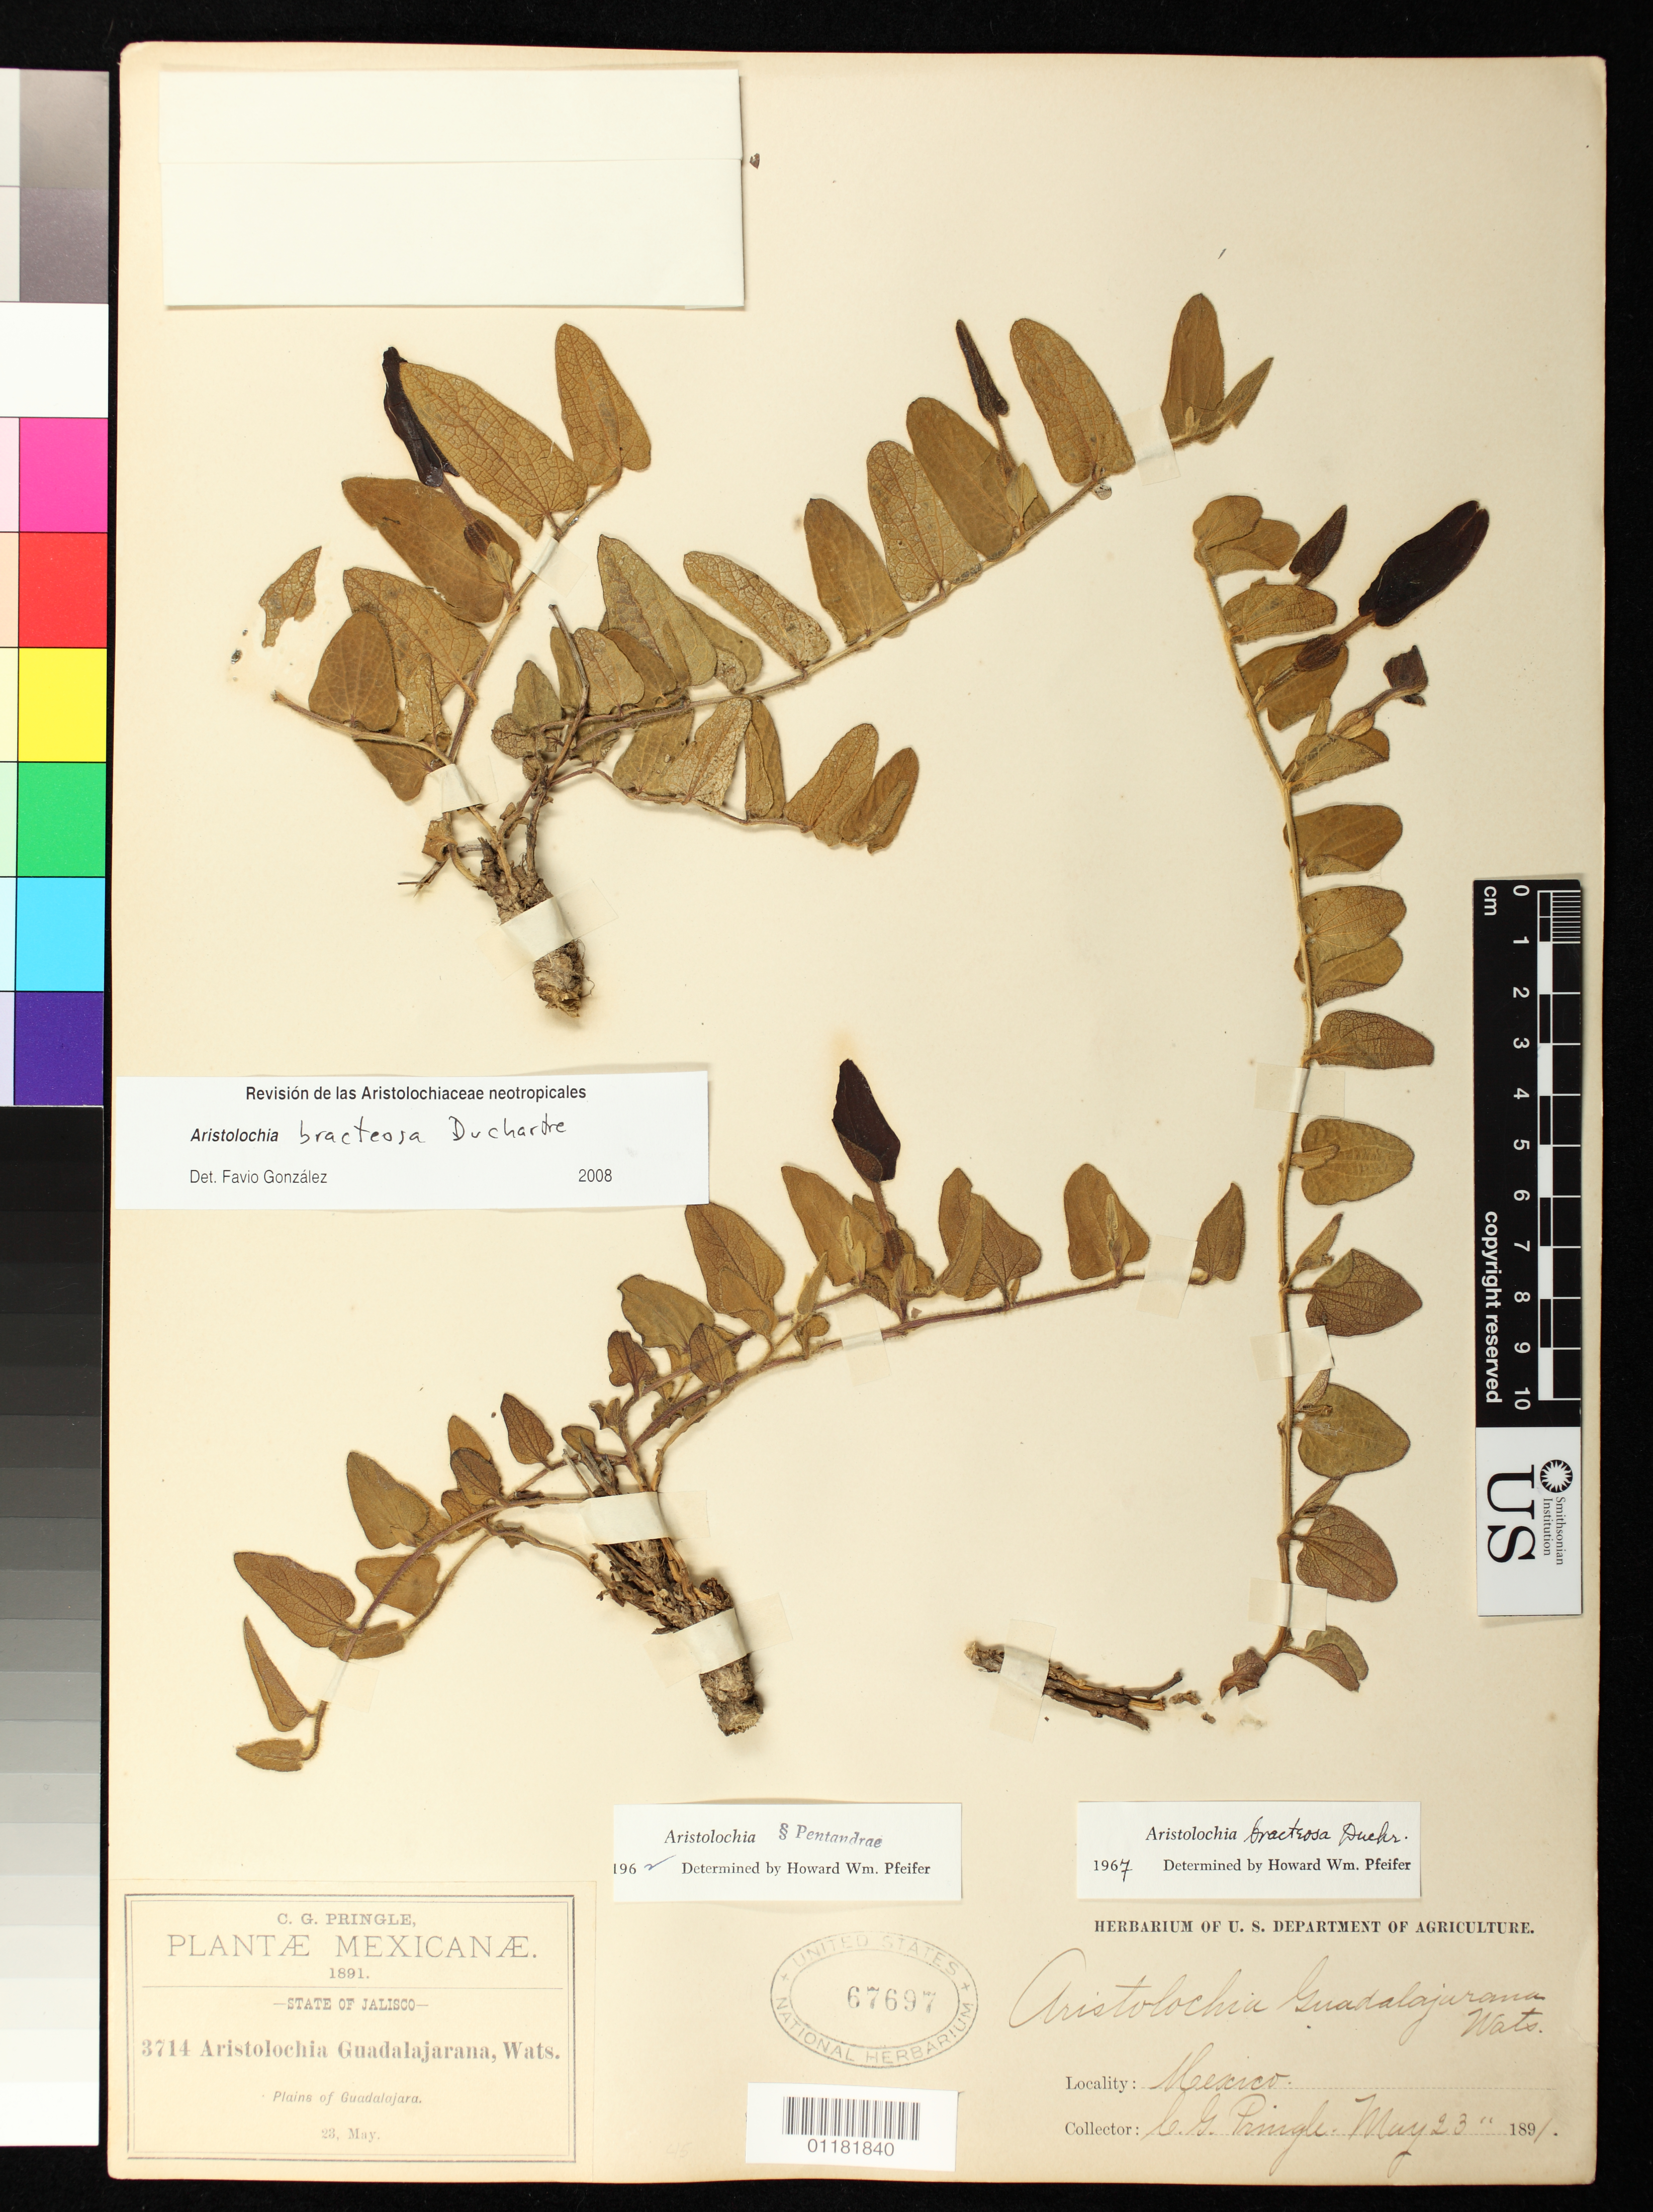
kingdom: Plantae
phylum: Tracheophyta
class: Magnoliopsida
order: Piperales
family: Aristolochiaceae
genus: Aristolochia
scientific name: Aristolochia bracteosa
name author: Duch.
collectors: C. G. Pringle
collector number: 3714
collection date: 1891-05-23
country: Mexico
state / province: Jalisco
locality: Plains of Guadalajara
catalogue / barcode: US 67697